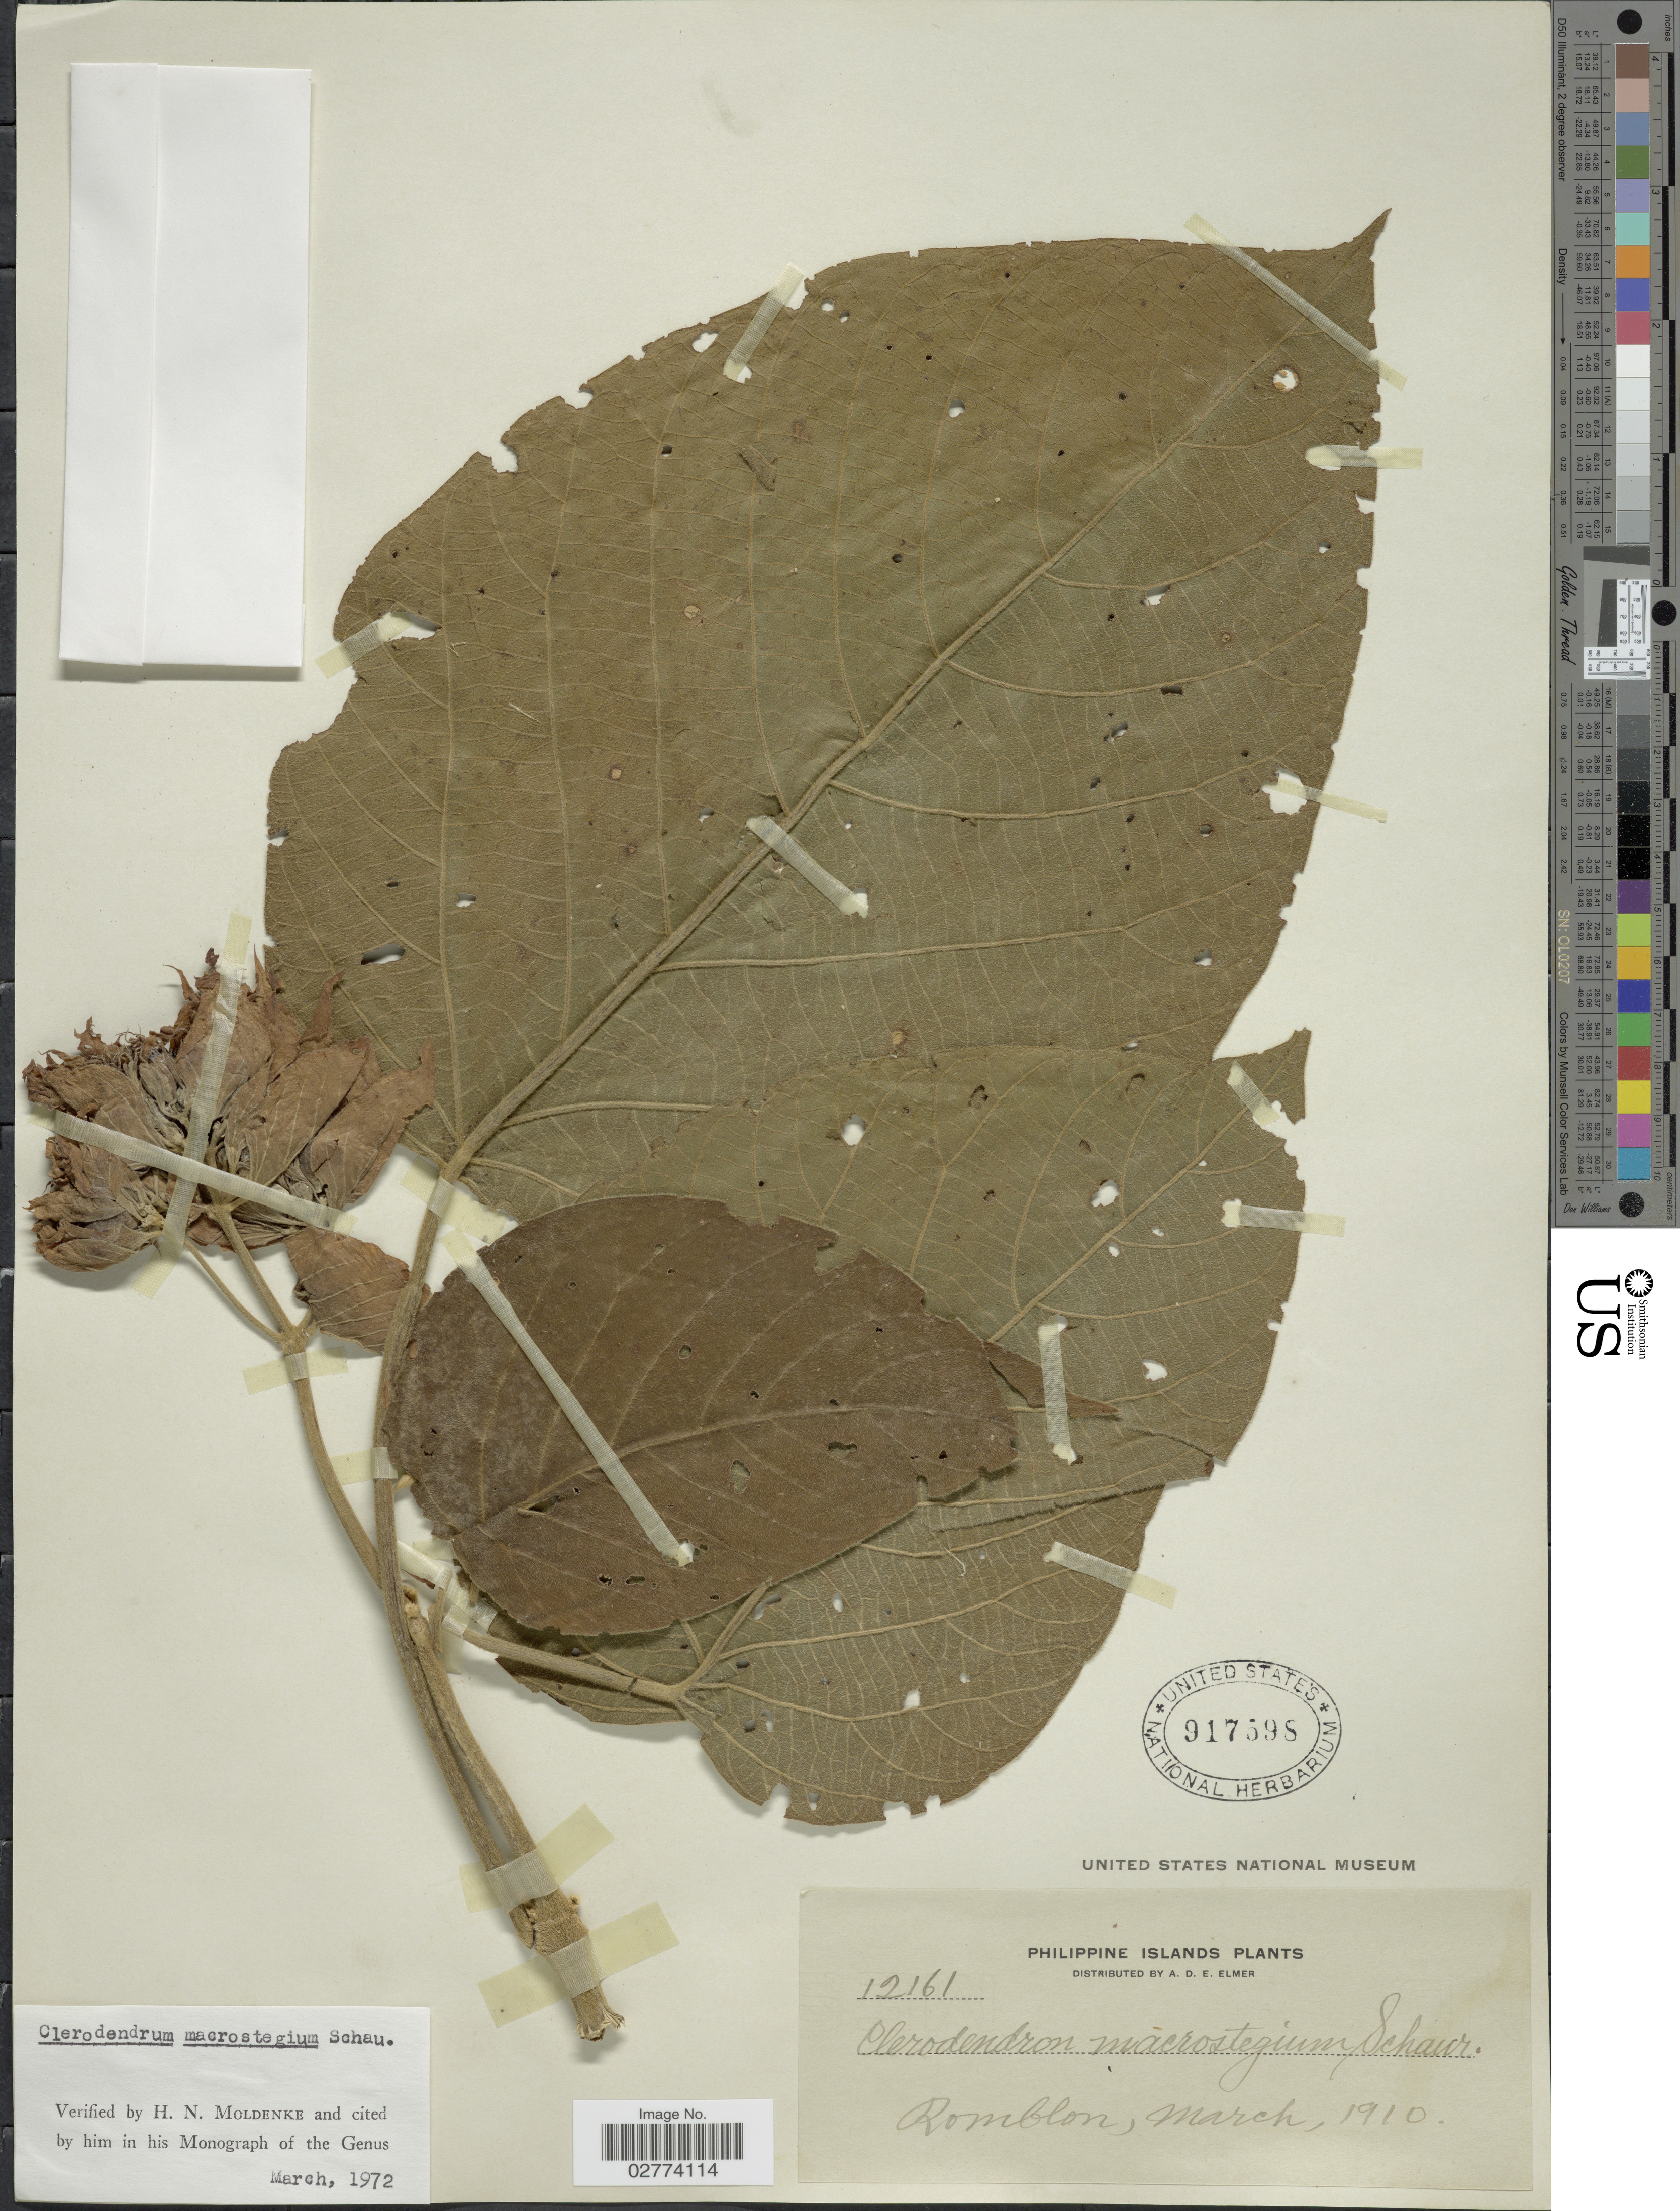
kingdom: Plantae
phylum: Tracheophyta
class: Magnoliopsida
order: Lamiales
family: Lamiaceae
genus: Clerodendrum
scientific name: Clerodendrum macrostegium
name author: Schauer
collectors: A. D. E. Elmer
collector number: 12161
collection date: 1910-03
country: Philippines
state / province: Mimaropa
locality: Romblon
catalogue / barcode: US 917698